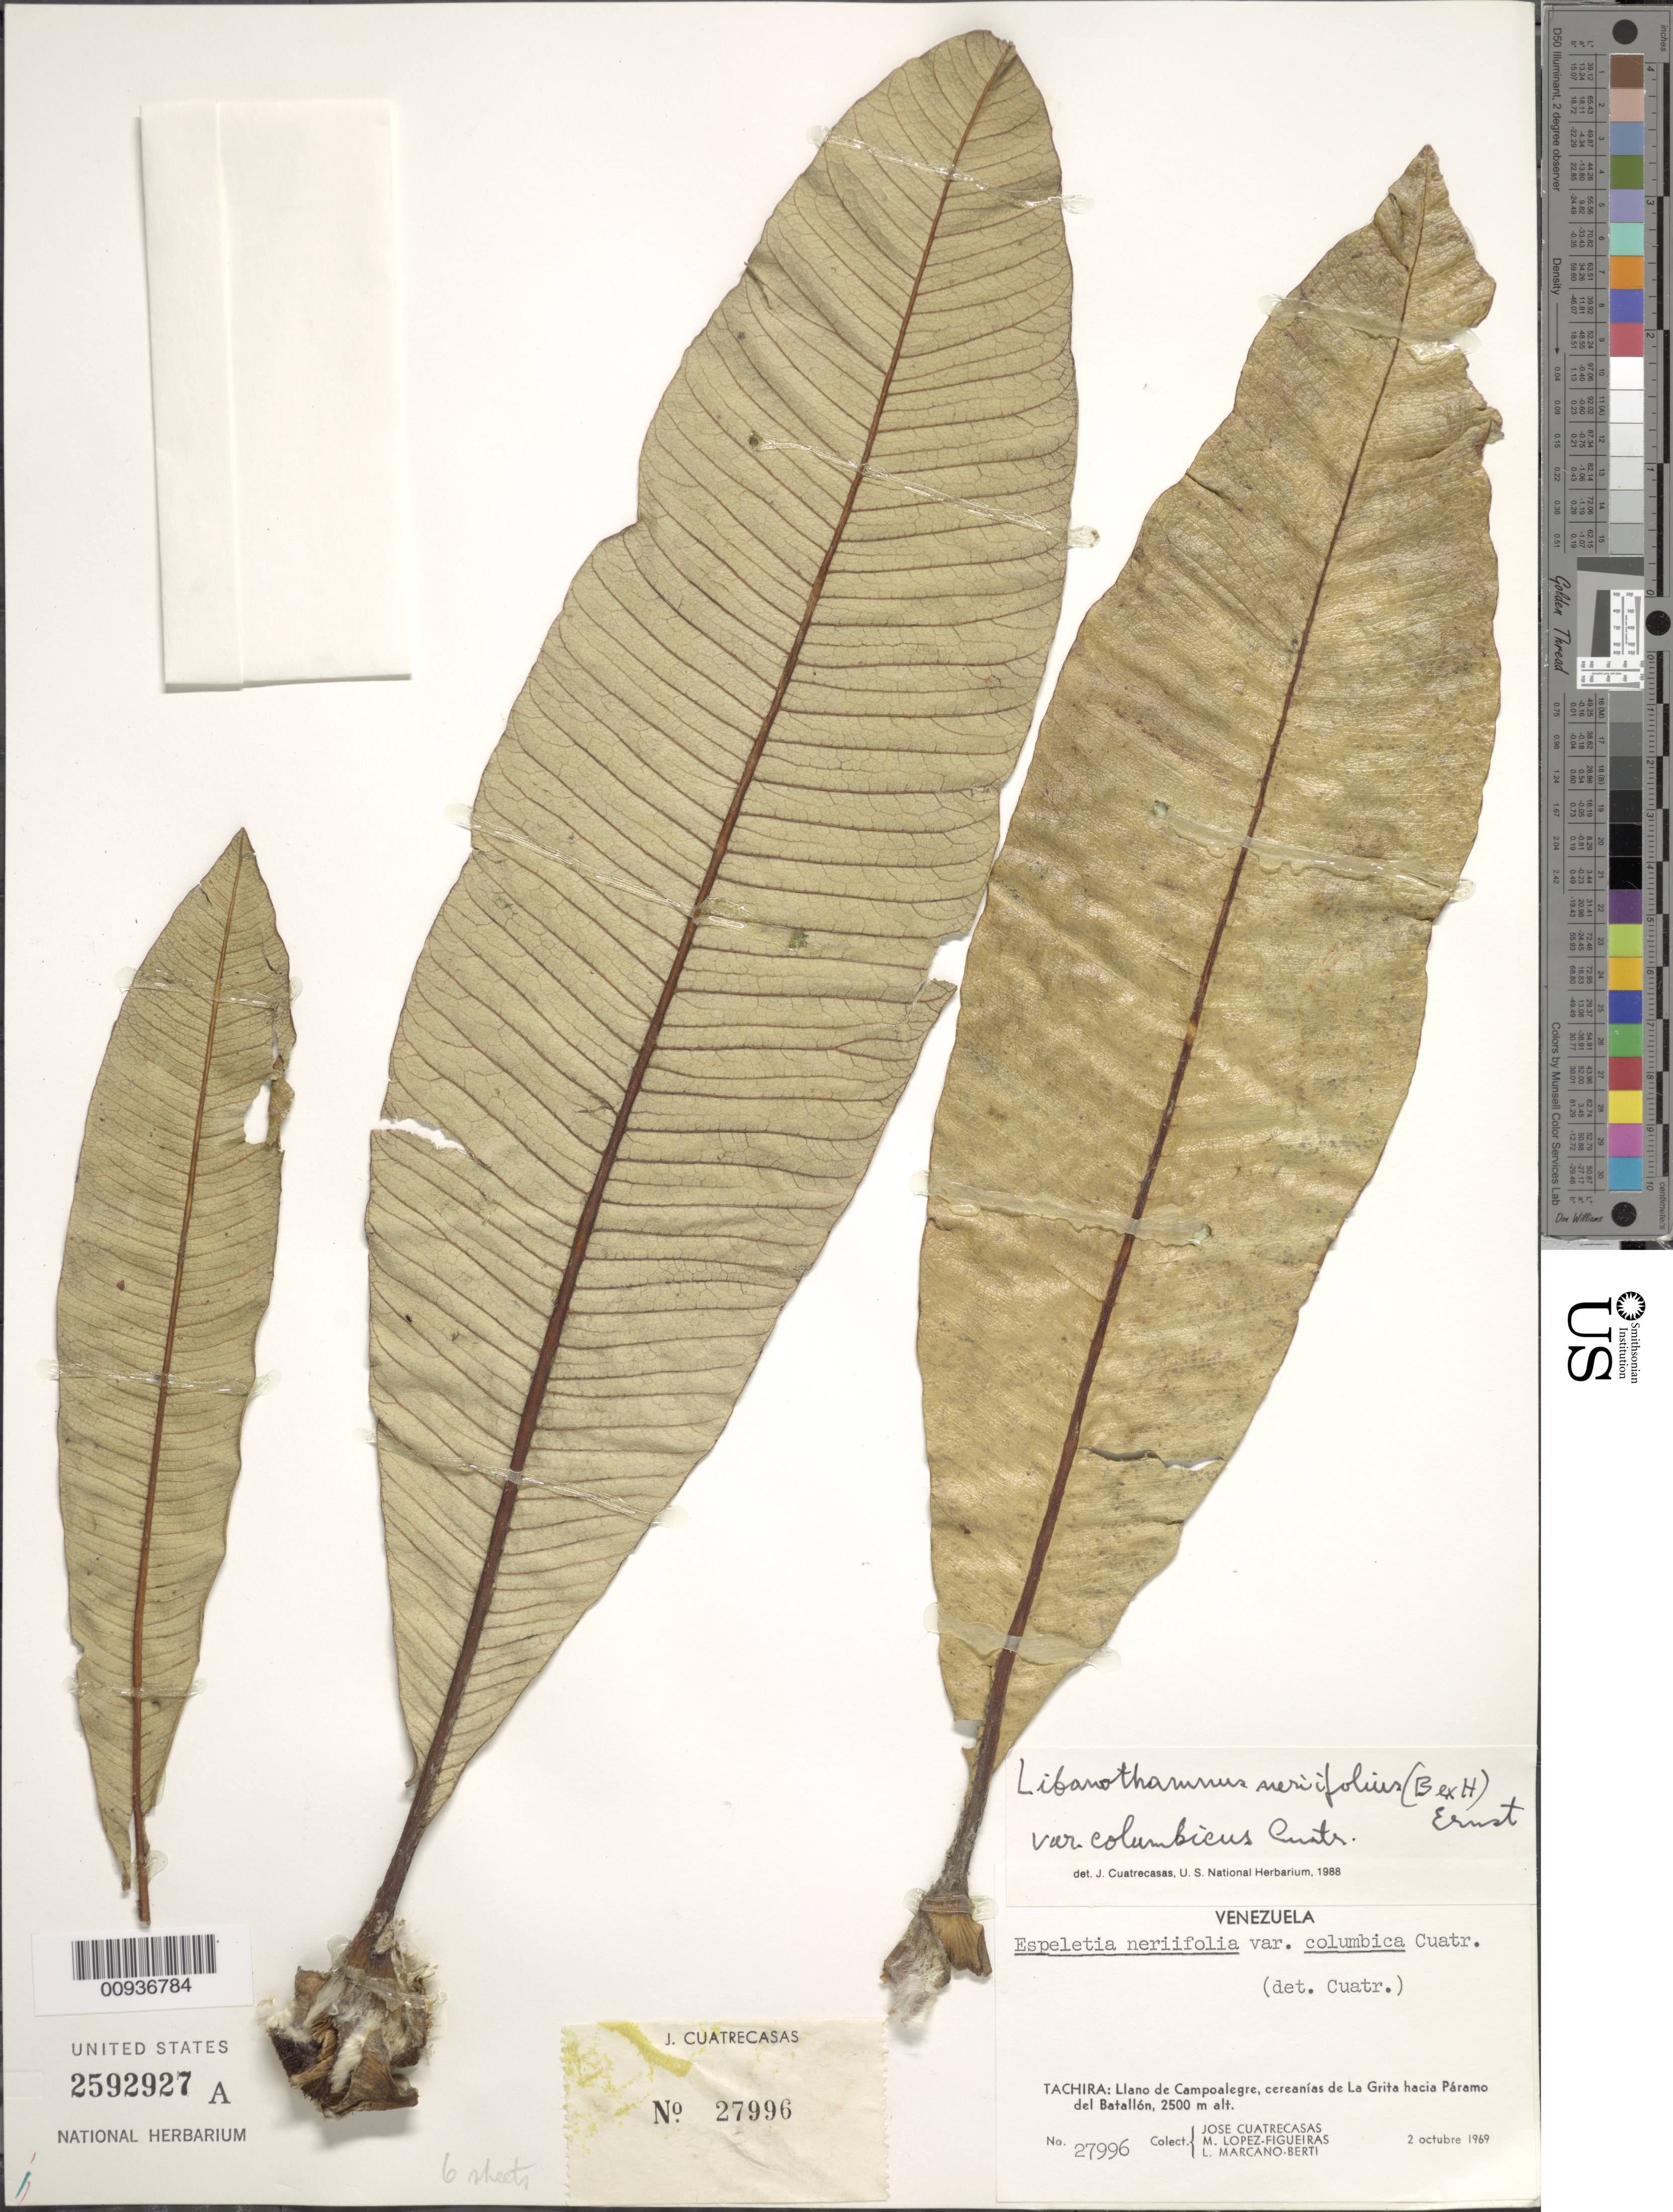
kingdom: Plantae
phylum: Tracheophyta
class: Magnoliopsida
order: Asterales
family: Asteraceae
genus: Libanothamnus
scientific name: Libanothamnus neriifolius var. columbicus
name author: (Cuatrec.) Cuatrec.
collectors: J. Cuatrecasas, M. López Figueiras & L. Marcano-Berti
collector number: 27996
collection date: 1969-10-02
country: Venezuela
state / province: Tachira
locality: Llano de Campoalegre, cereanias de La Grita hacia Paramo del Batallon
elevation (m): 2500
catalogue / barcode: US 2592927A